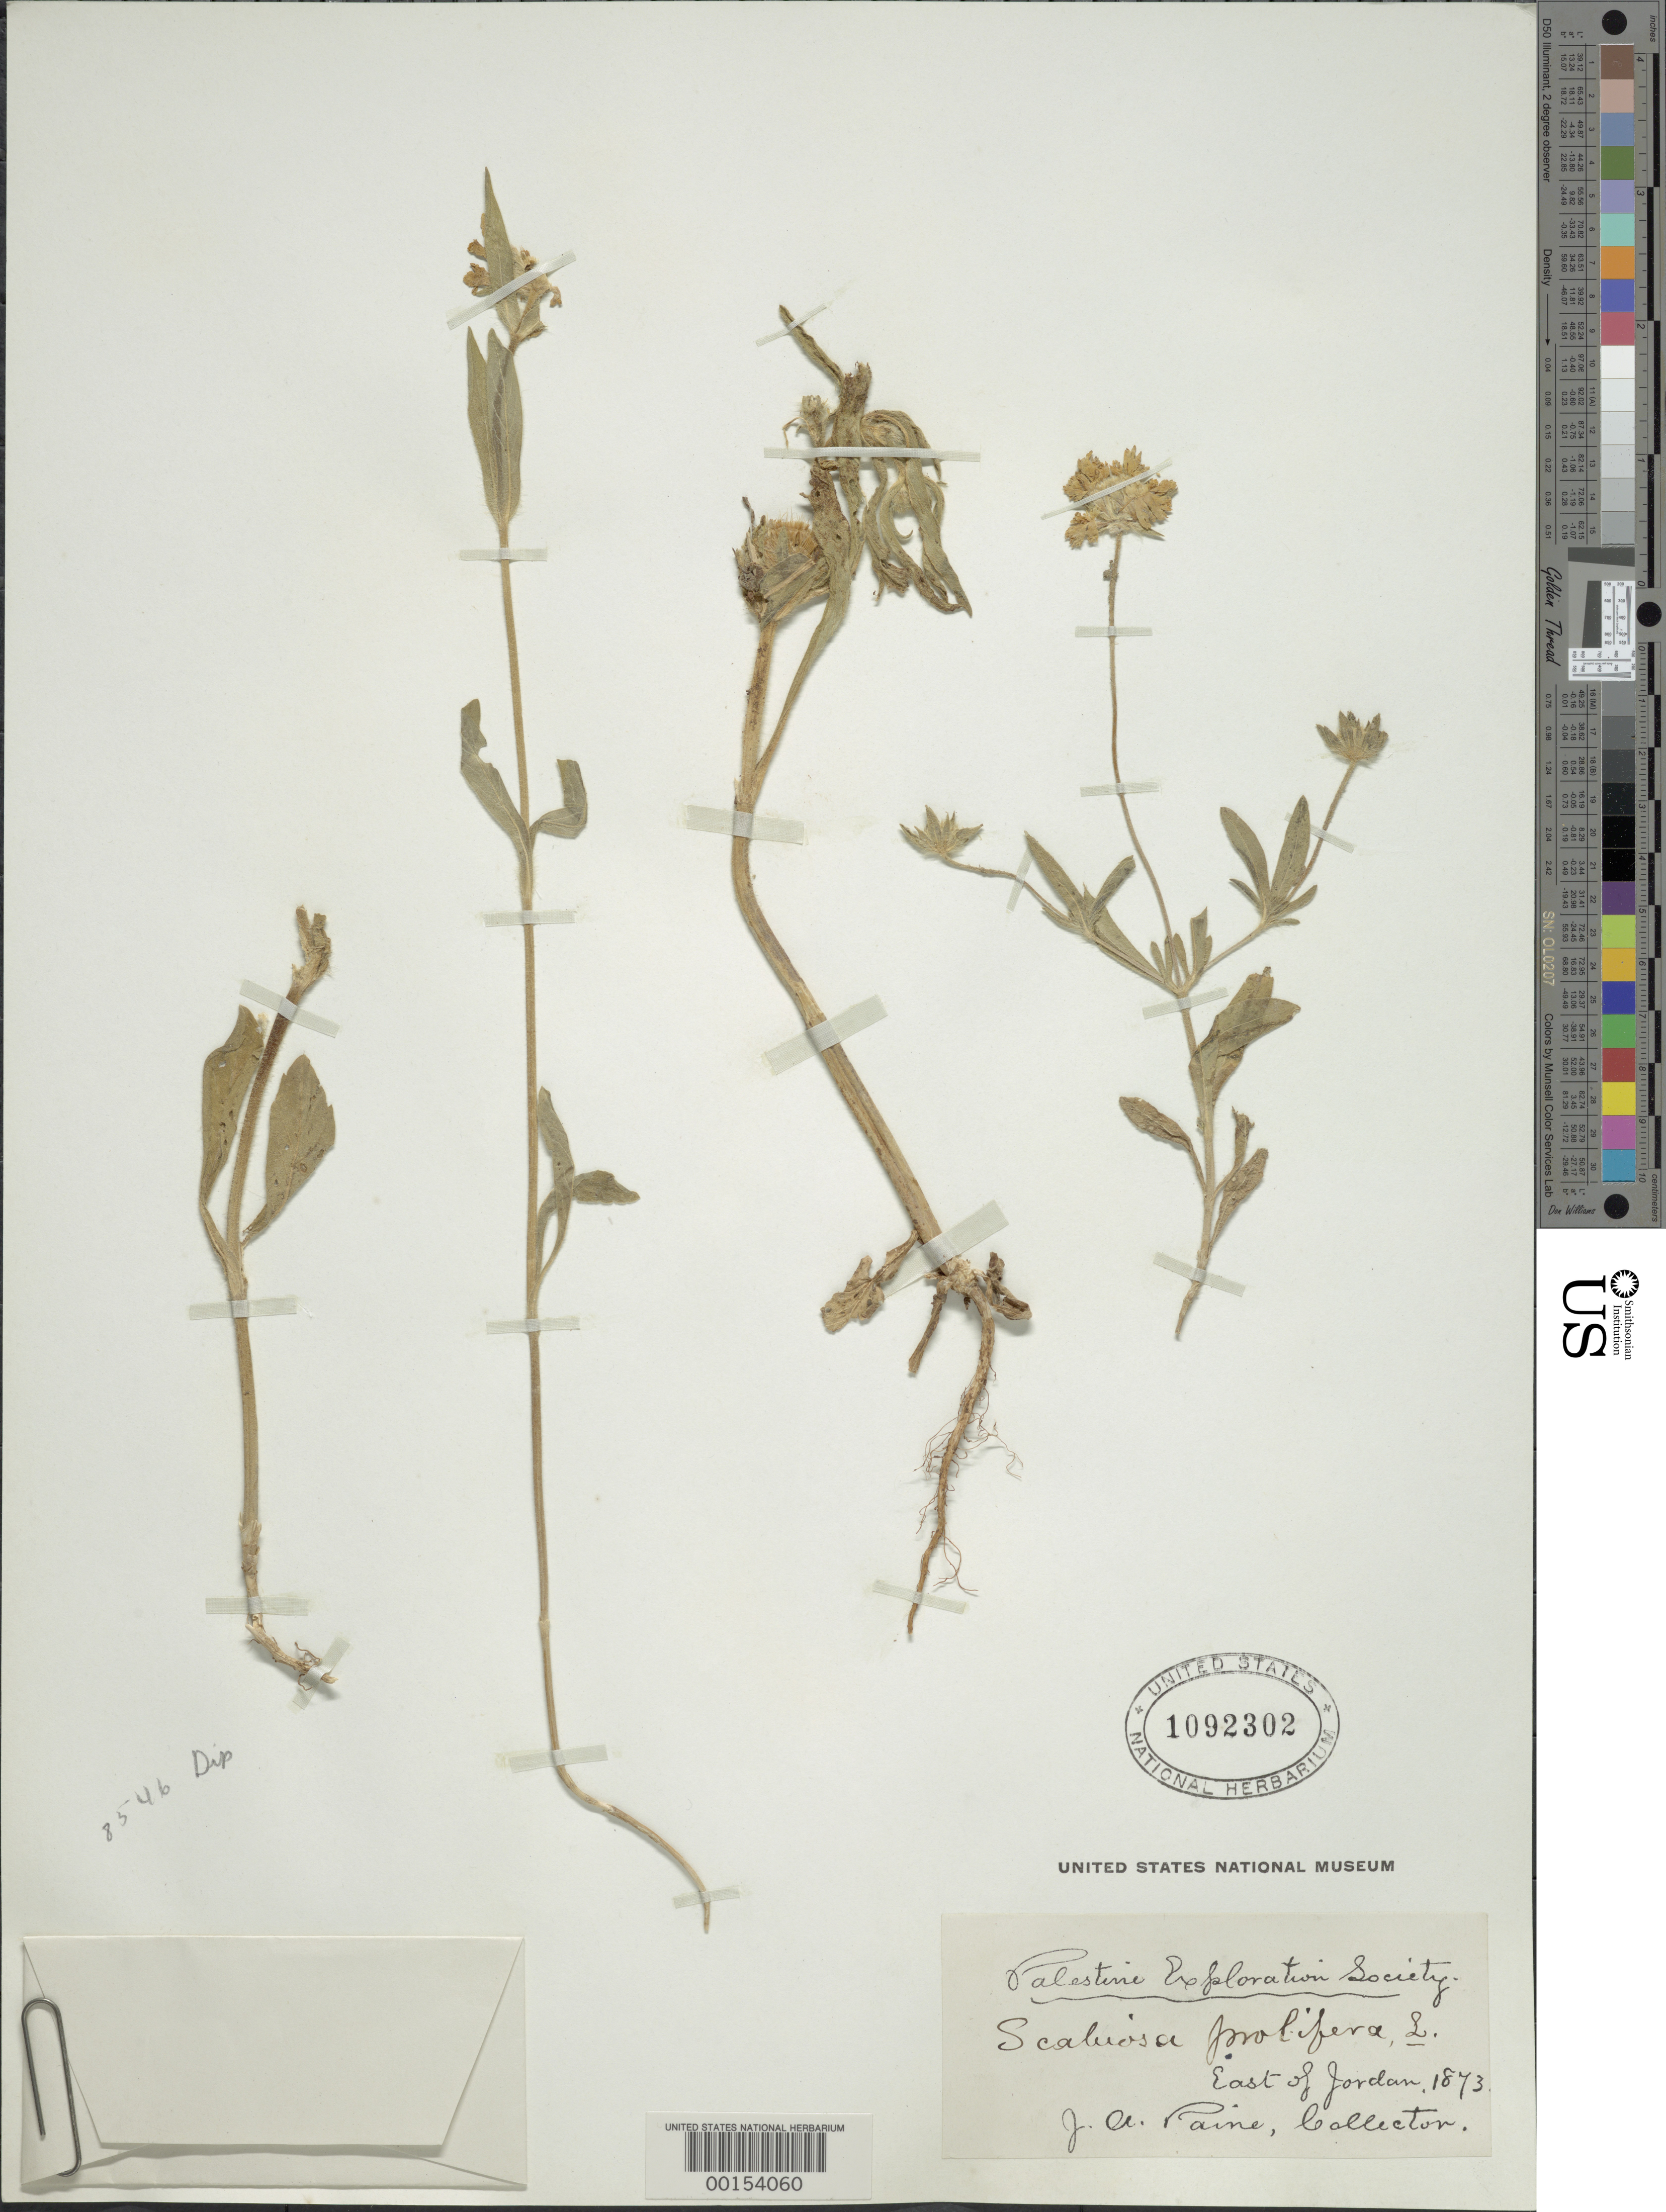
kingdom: Plantae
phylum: Tracheophyta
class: Magnoliopsida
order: Dipsacales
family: Caprifoliaceae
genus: Scabiosa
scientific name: Scabiosa prolifera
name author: L.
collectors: J. A. Paine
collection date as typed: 1873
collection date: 1873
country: Jordan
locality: East of Jordan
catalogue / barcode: US 1092302